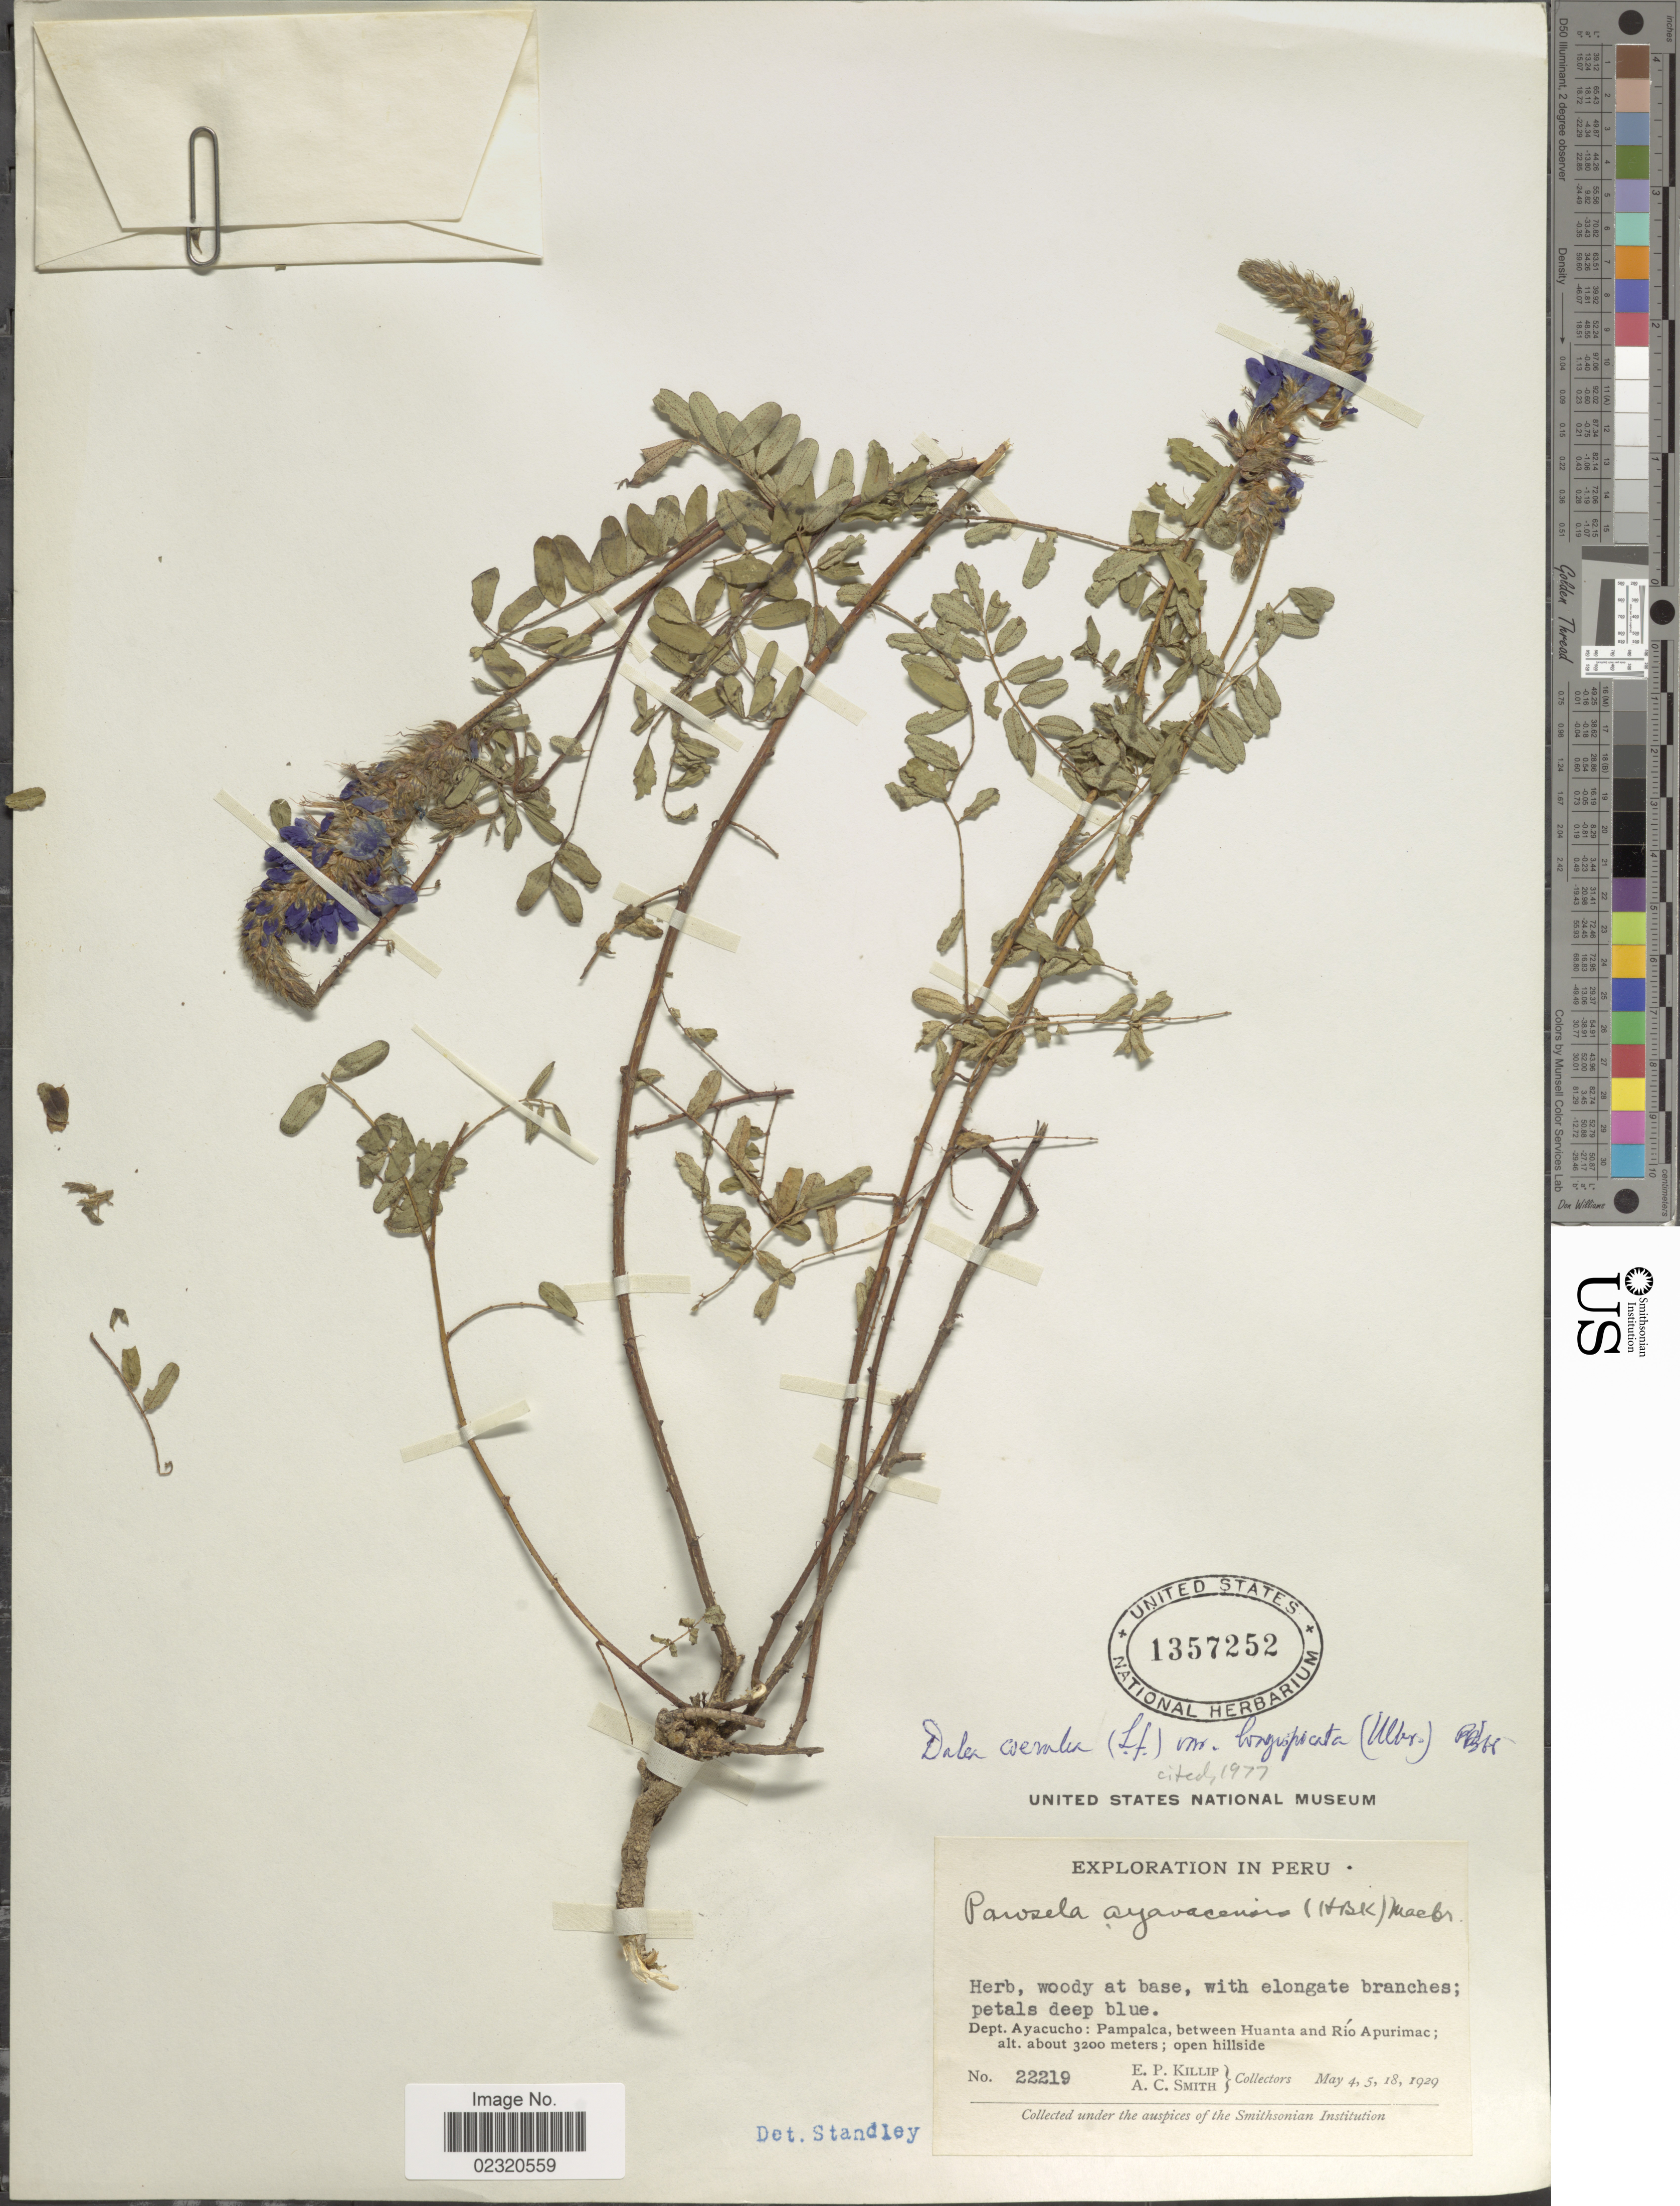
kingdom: Plantae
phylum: Tracheophyta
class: Magnoliopsida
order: Fabales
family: Fabaceae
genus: Dalea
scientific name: Dalea coerulea var. longispicata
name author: (Ulbr.) Barneby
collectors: E. P. Killip & E. Smith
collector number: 22219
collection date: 1929-05-04/1929-05-18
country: Peru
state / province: Ayacucho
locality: Pampalca, between Huanta and Rio Apurimac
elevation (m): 3200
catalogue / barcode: US 1357252